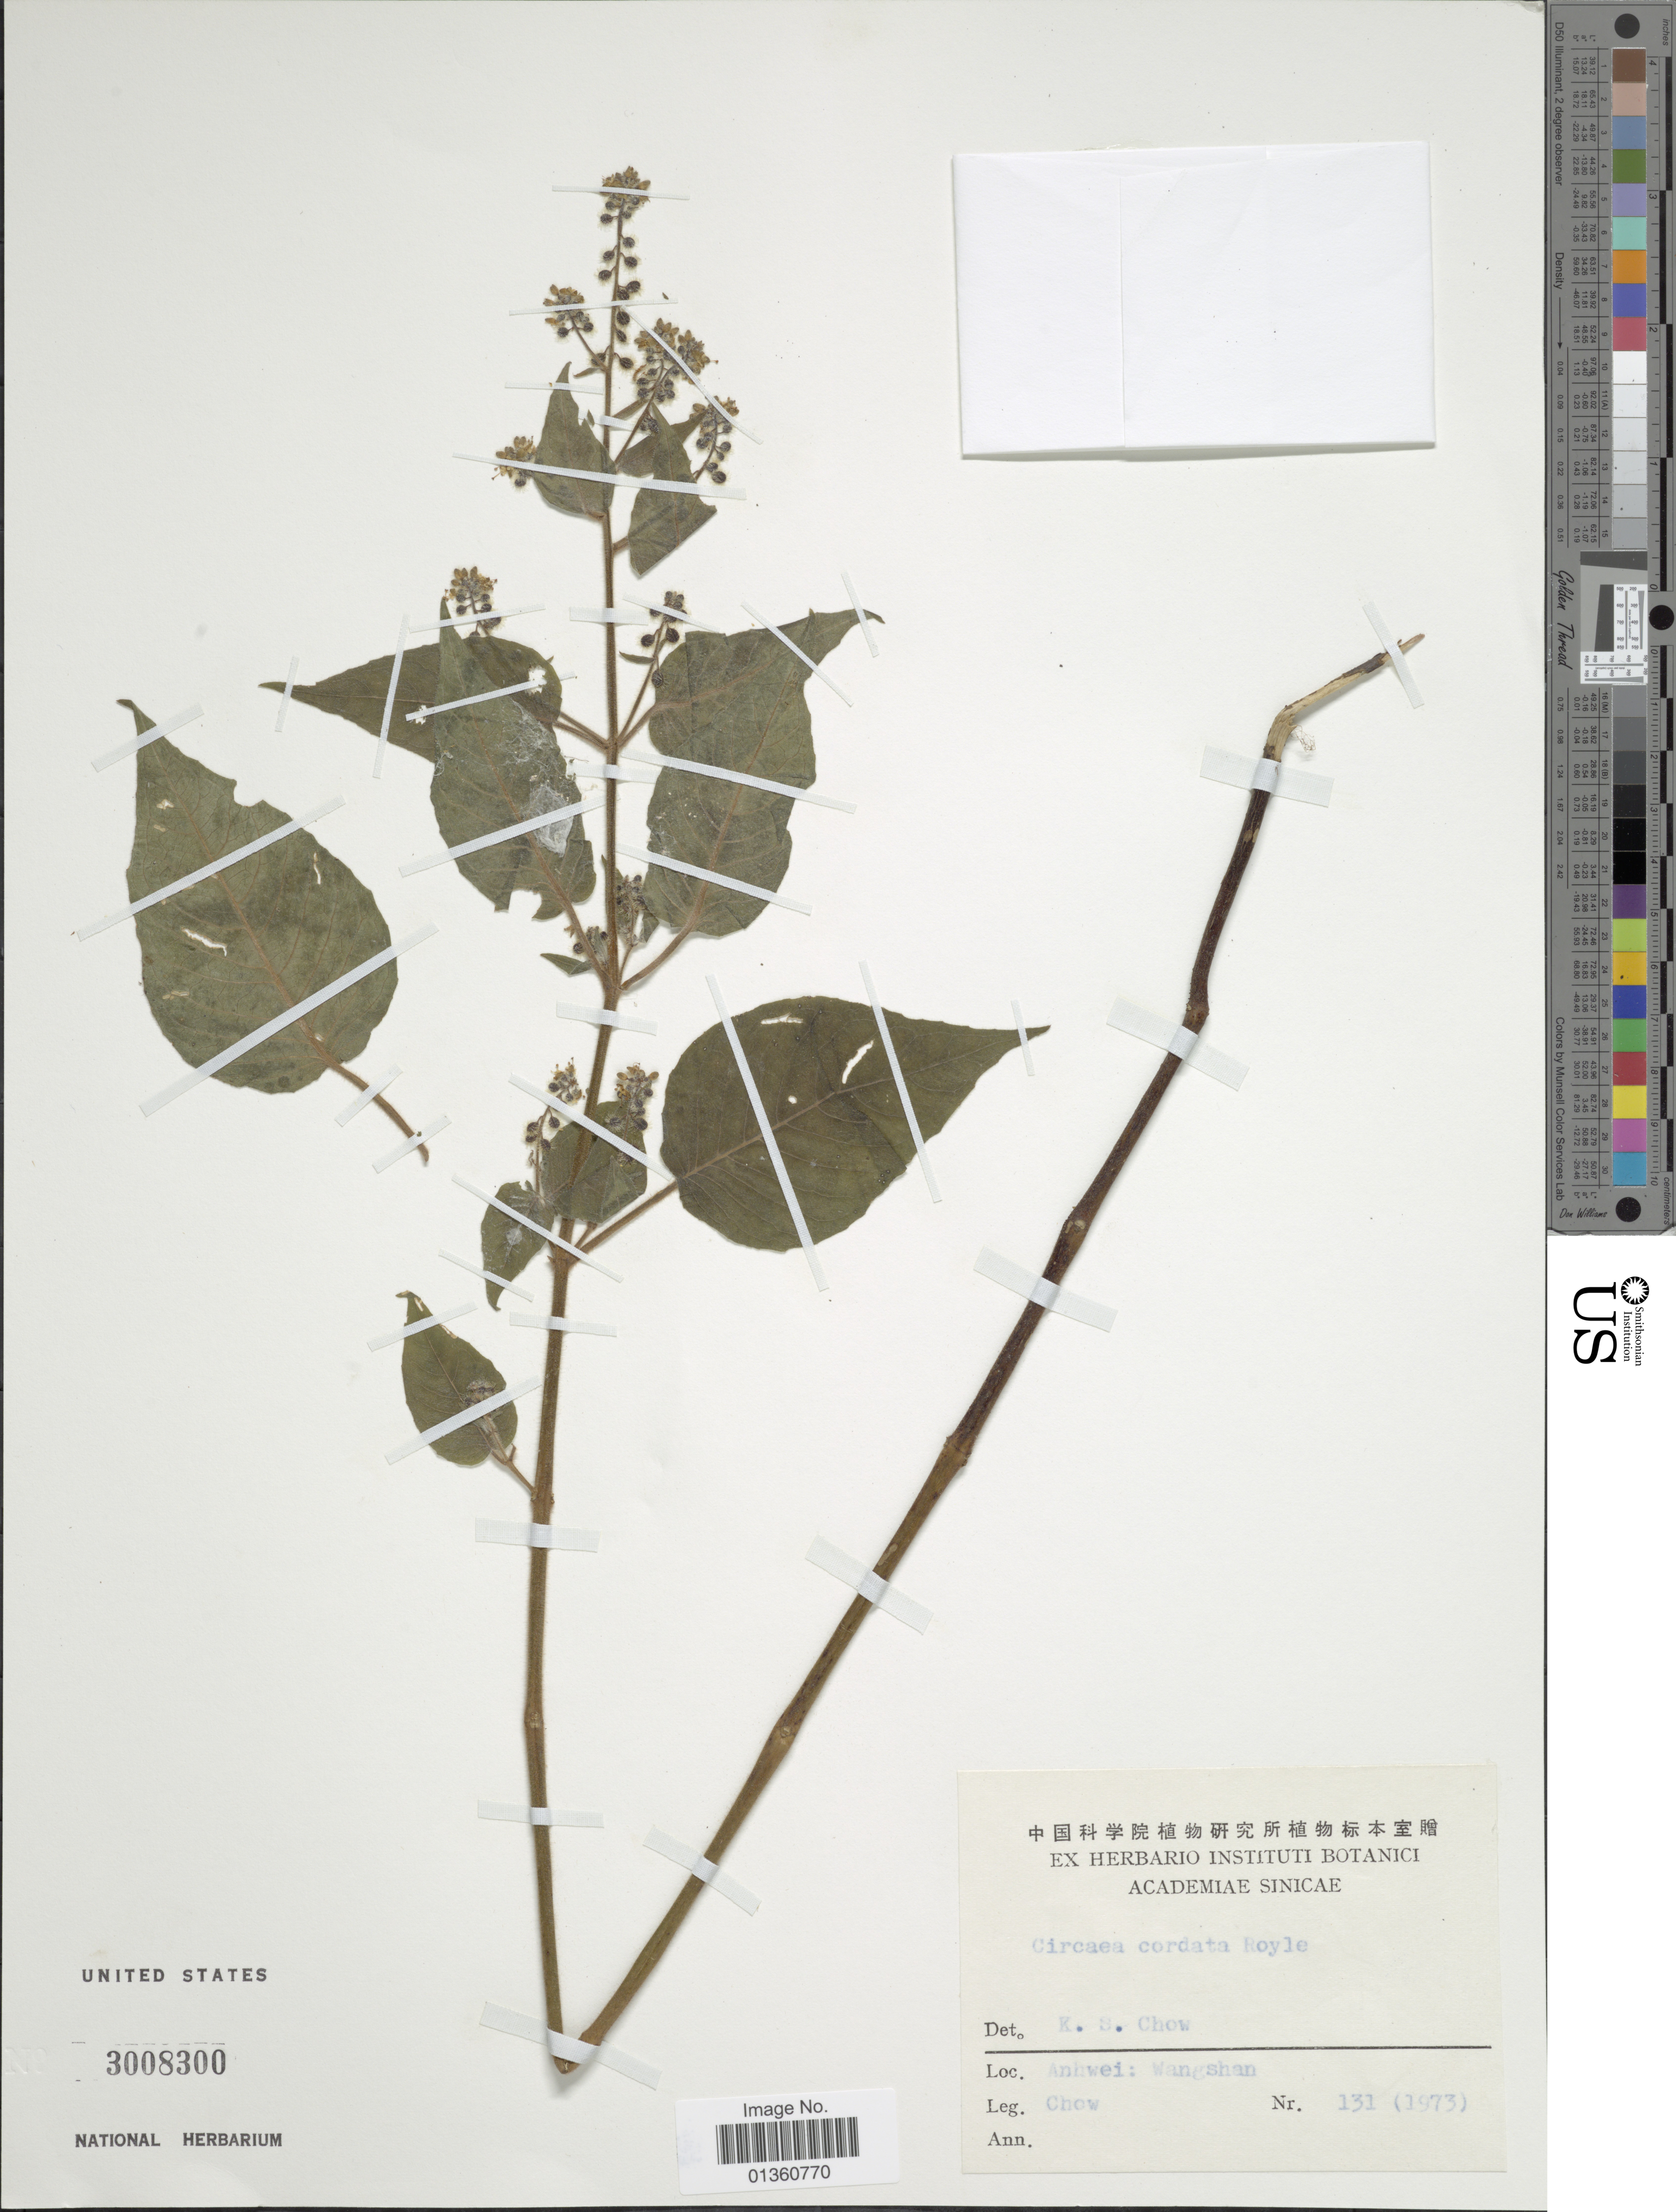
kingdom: Plantae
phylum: Tracheophyta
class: Magnoliopsida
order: Myrtales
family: Onagraceae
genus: Circaea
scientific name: Circaea cordata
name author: Royle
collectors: Chow, --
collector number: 131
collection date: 1973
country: China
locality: Anhwei: Wangshan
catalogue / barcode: US 3008300